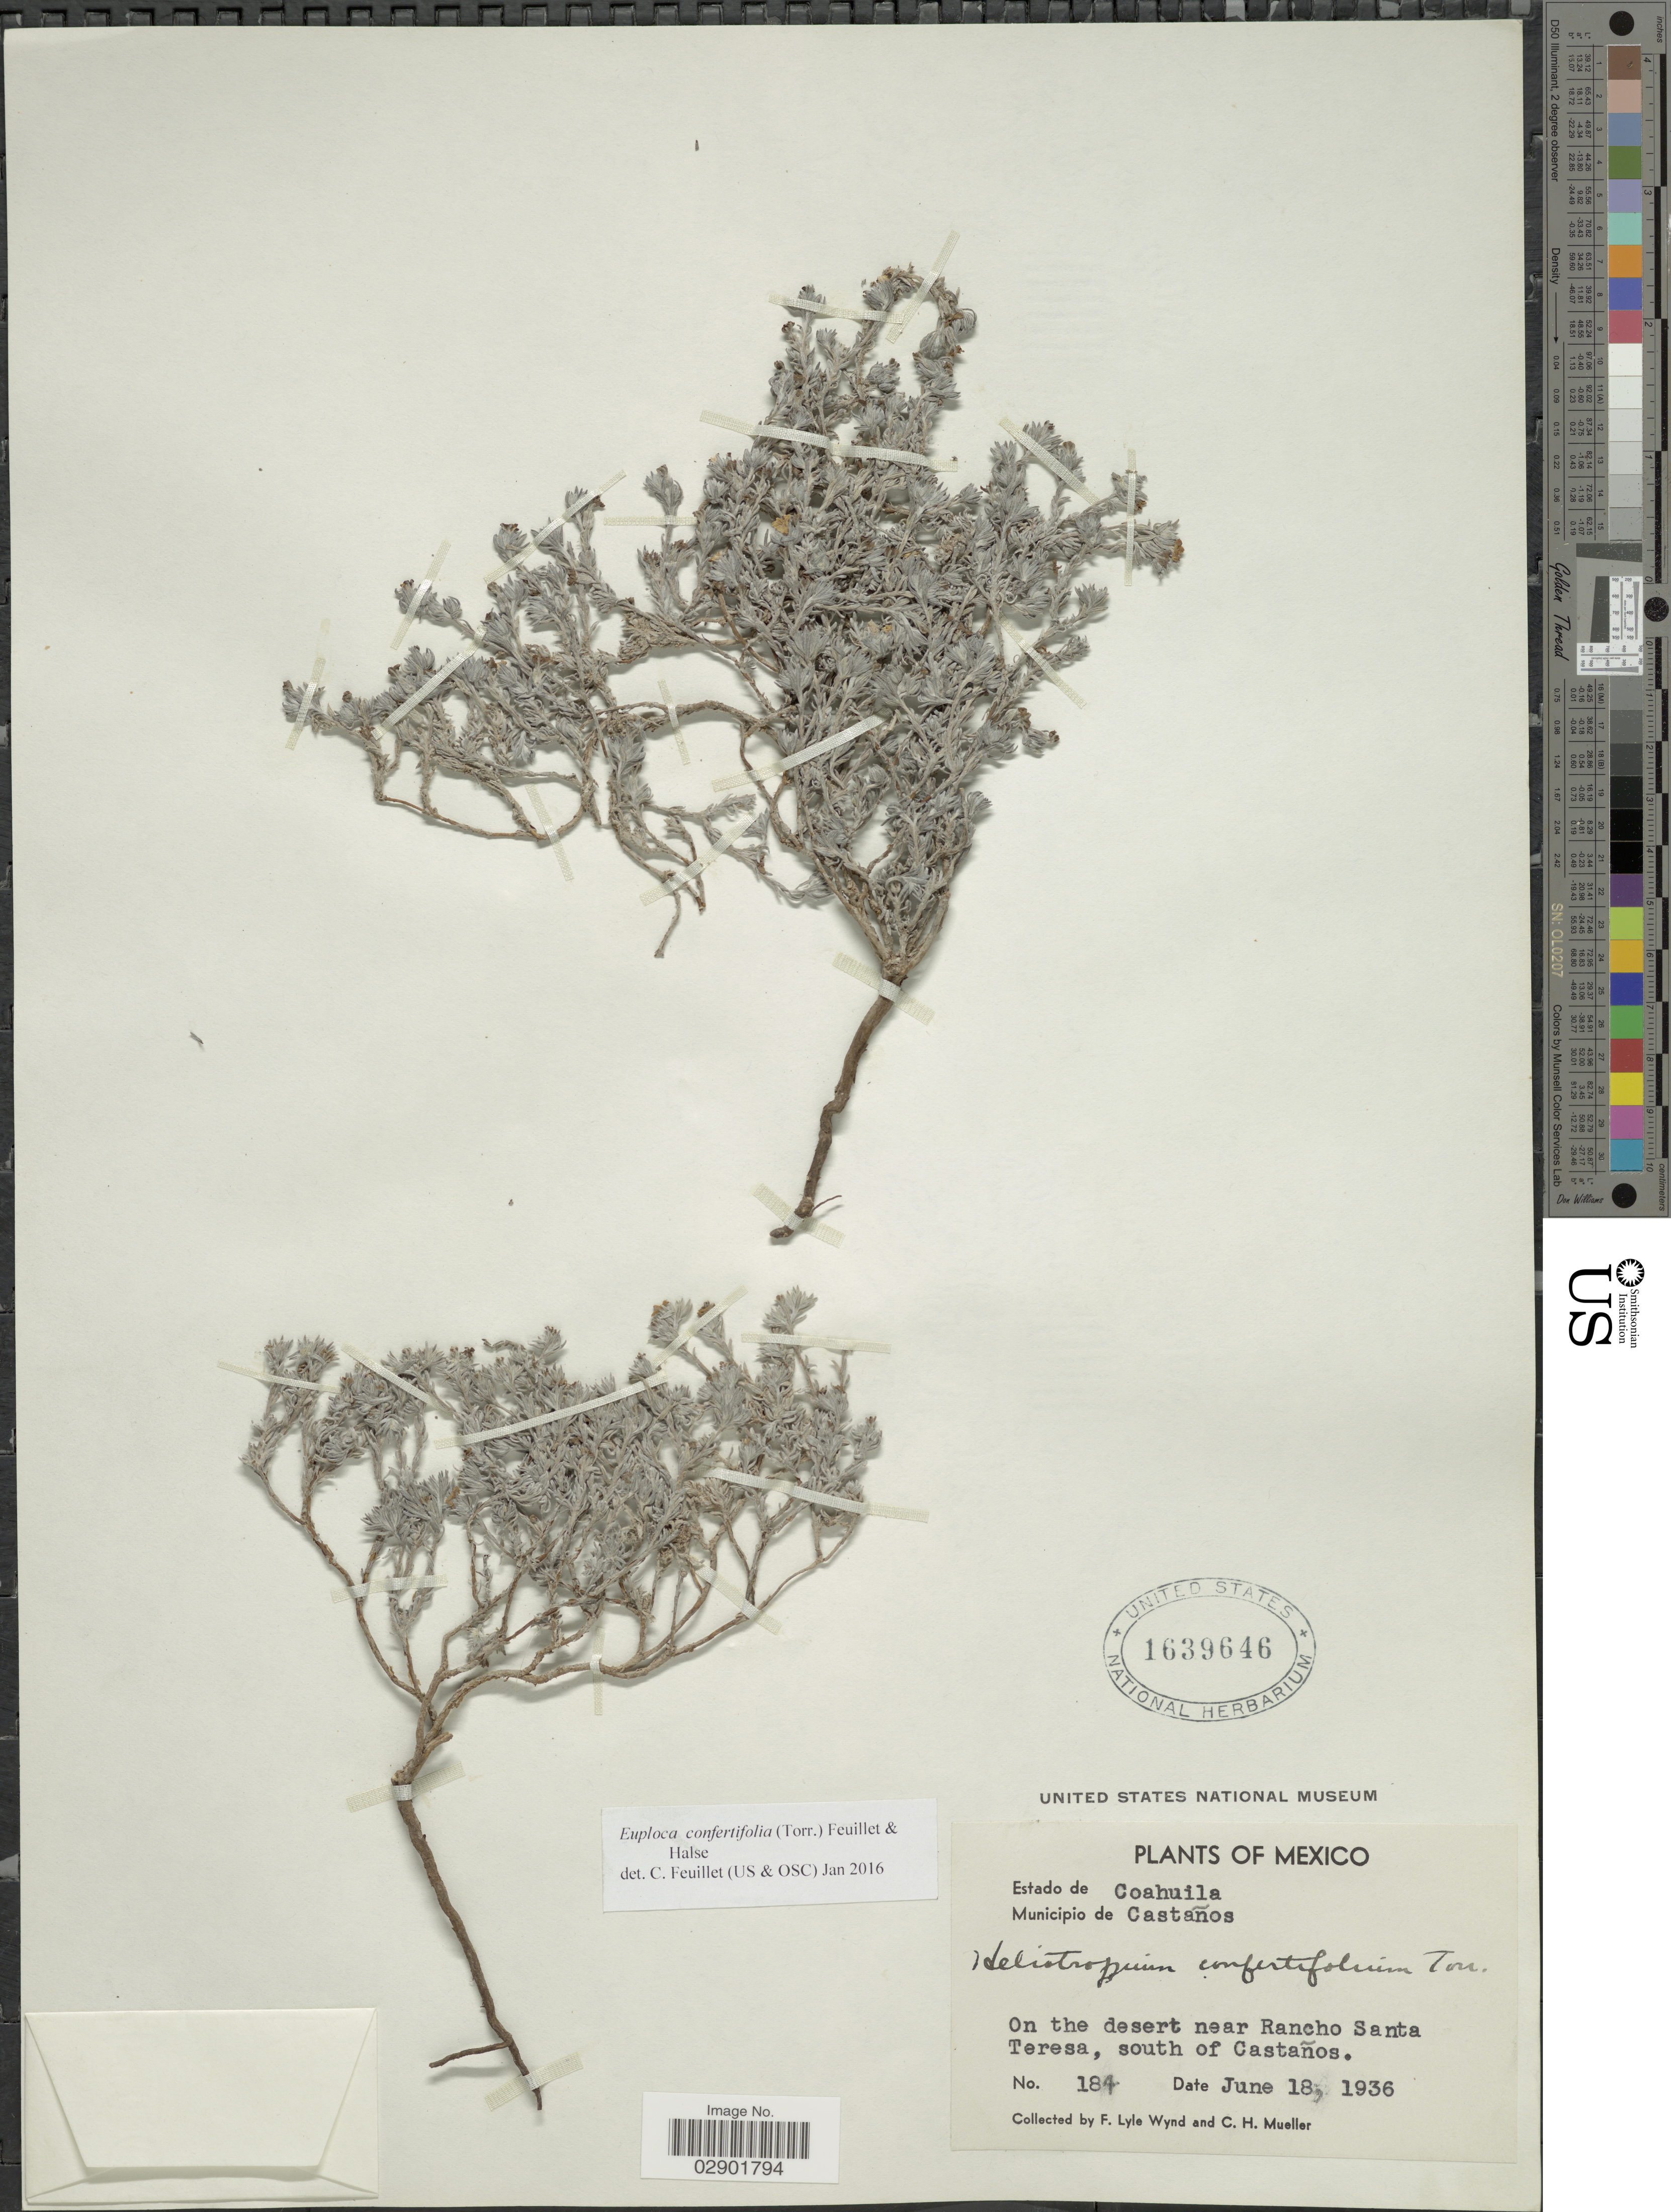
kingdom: Plantae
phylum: Tracheophyta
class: Magnoliopsida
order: Boraginales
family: Heliotropiaceae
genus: Euploca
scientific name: Euploca confertifolium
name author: (Torr.) Feuillet & Halse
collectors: F. L. Wynd & C. H. Mueller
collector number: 184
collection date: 1936-06-18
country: Mexico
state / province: Coahuila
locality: Municipio de Castaños. On the desert near Rancho Santa Teresa, south of Castaños.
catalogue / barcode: US 1639646